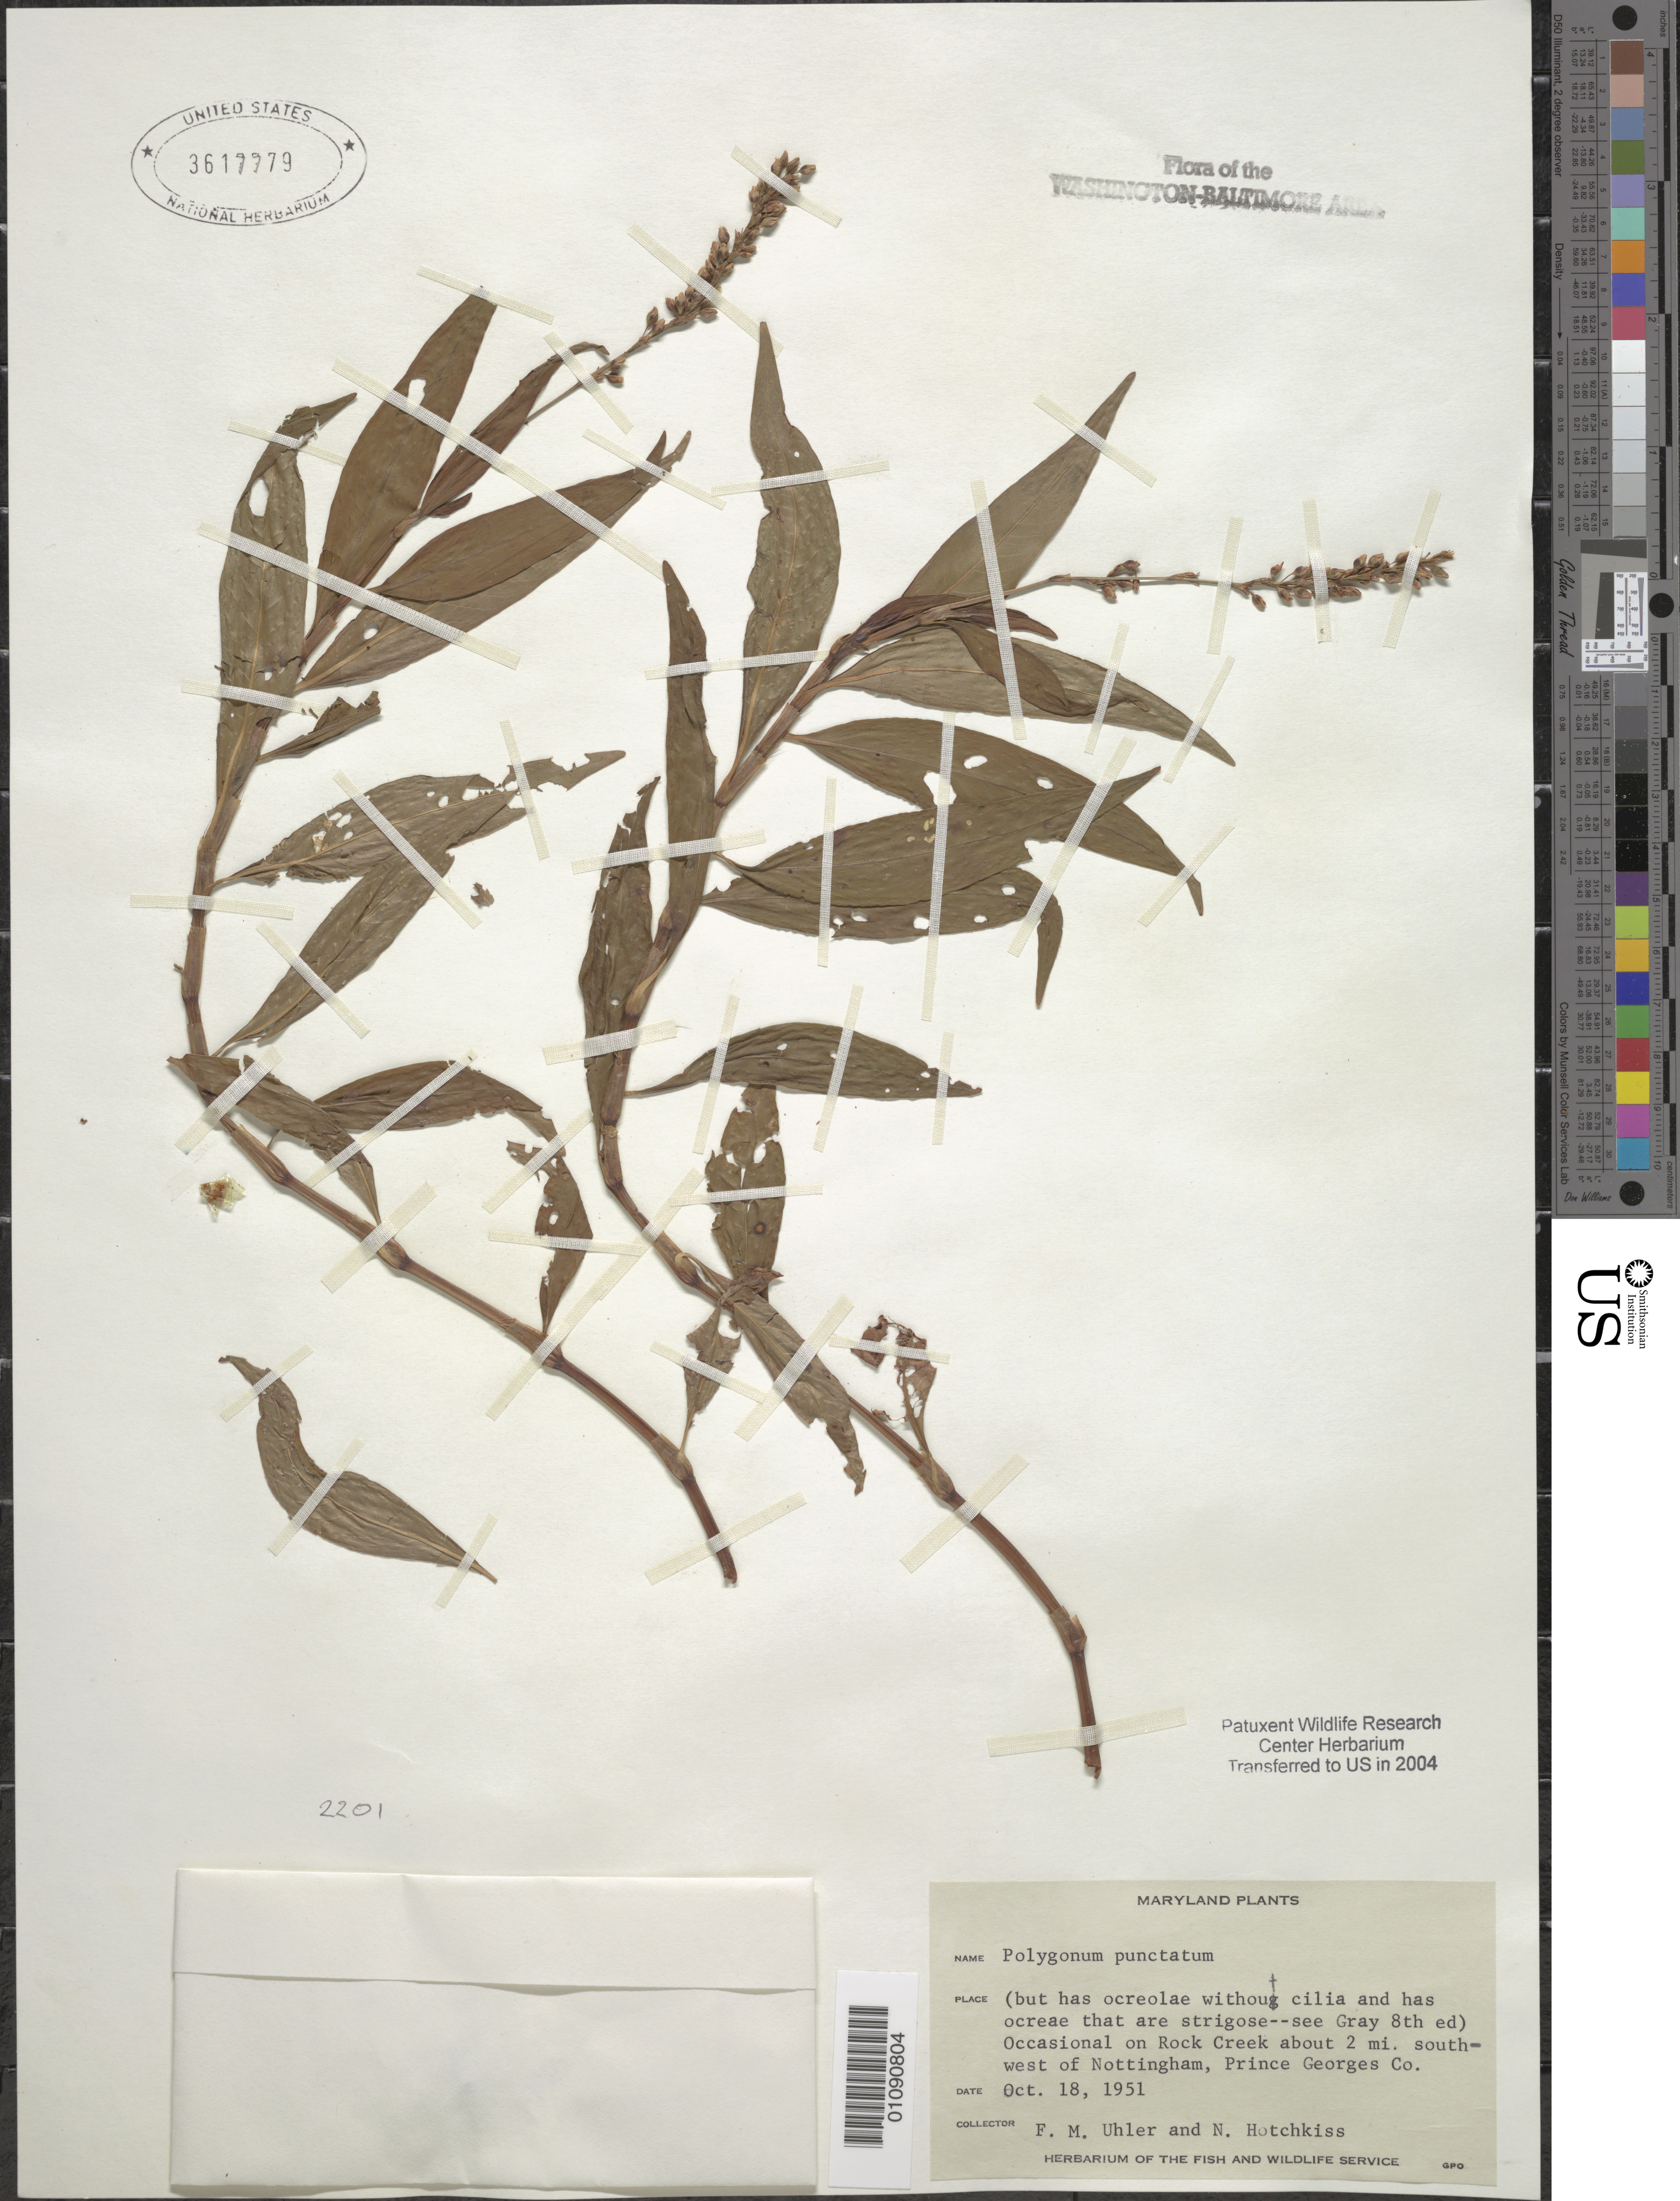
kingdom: Plantae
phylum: Tracheophyta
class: Magnoliopsida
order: Caryophyllales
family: Polygonaceae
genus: Persicaria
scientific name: Persicaria punctata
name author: (Elliott) Small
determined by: Atha, D. E.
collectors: F. M. Uhler & N. Hotchkiss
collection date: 1951-10-18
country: United States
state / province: Maryland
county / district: Prince George's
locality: Occasional on Rock Creek, about 2 miles S.W. of Nottingham.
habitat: On Rock Creek.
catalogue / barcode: US 3617779